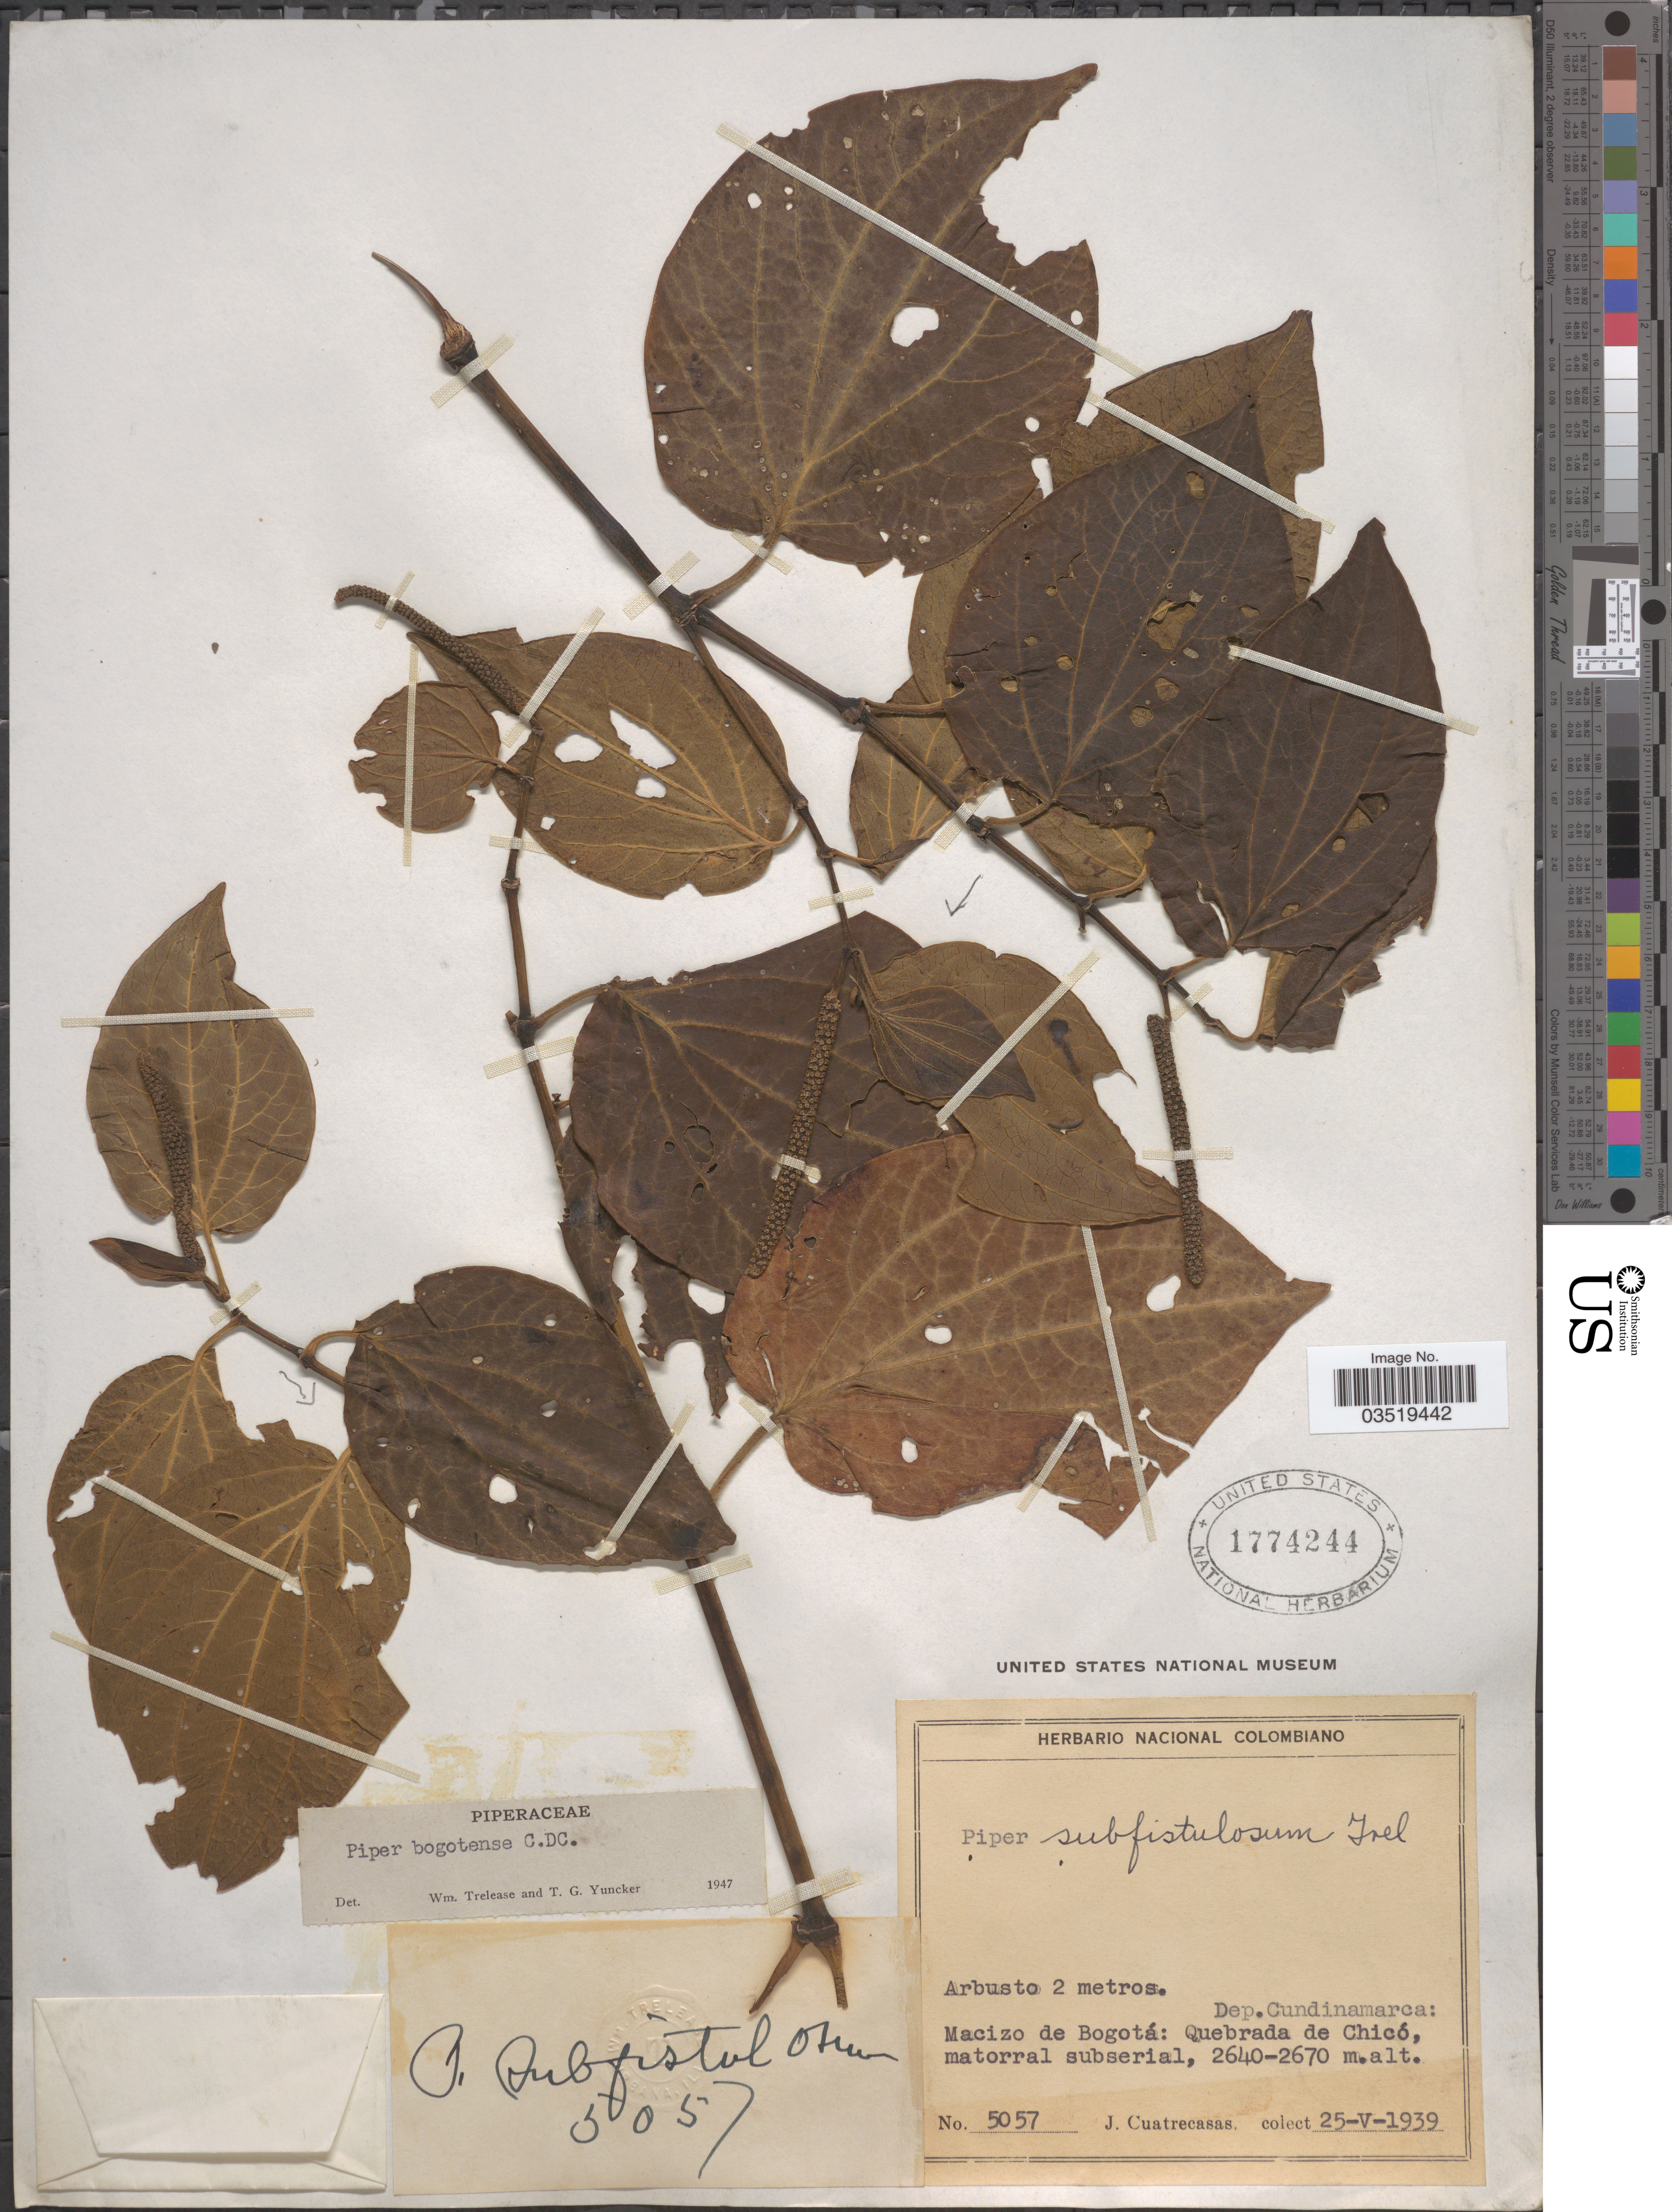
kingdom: Plantae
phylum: Tracheophyta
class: Magnoliopsida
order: Piperales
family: Piperaceae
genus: Piper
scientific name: Piper bogotense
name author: C. DC.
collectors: J. Cuatrecasas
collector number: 5057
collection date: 1939-05-25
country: Colombia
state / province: Cundinamarca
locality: Dep. Cundinamarca: Macizo de Bogotá: Quebrada de Chicó.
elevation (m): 2640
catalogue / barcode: US 1774244